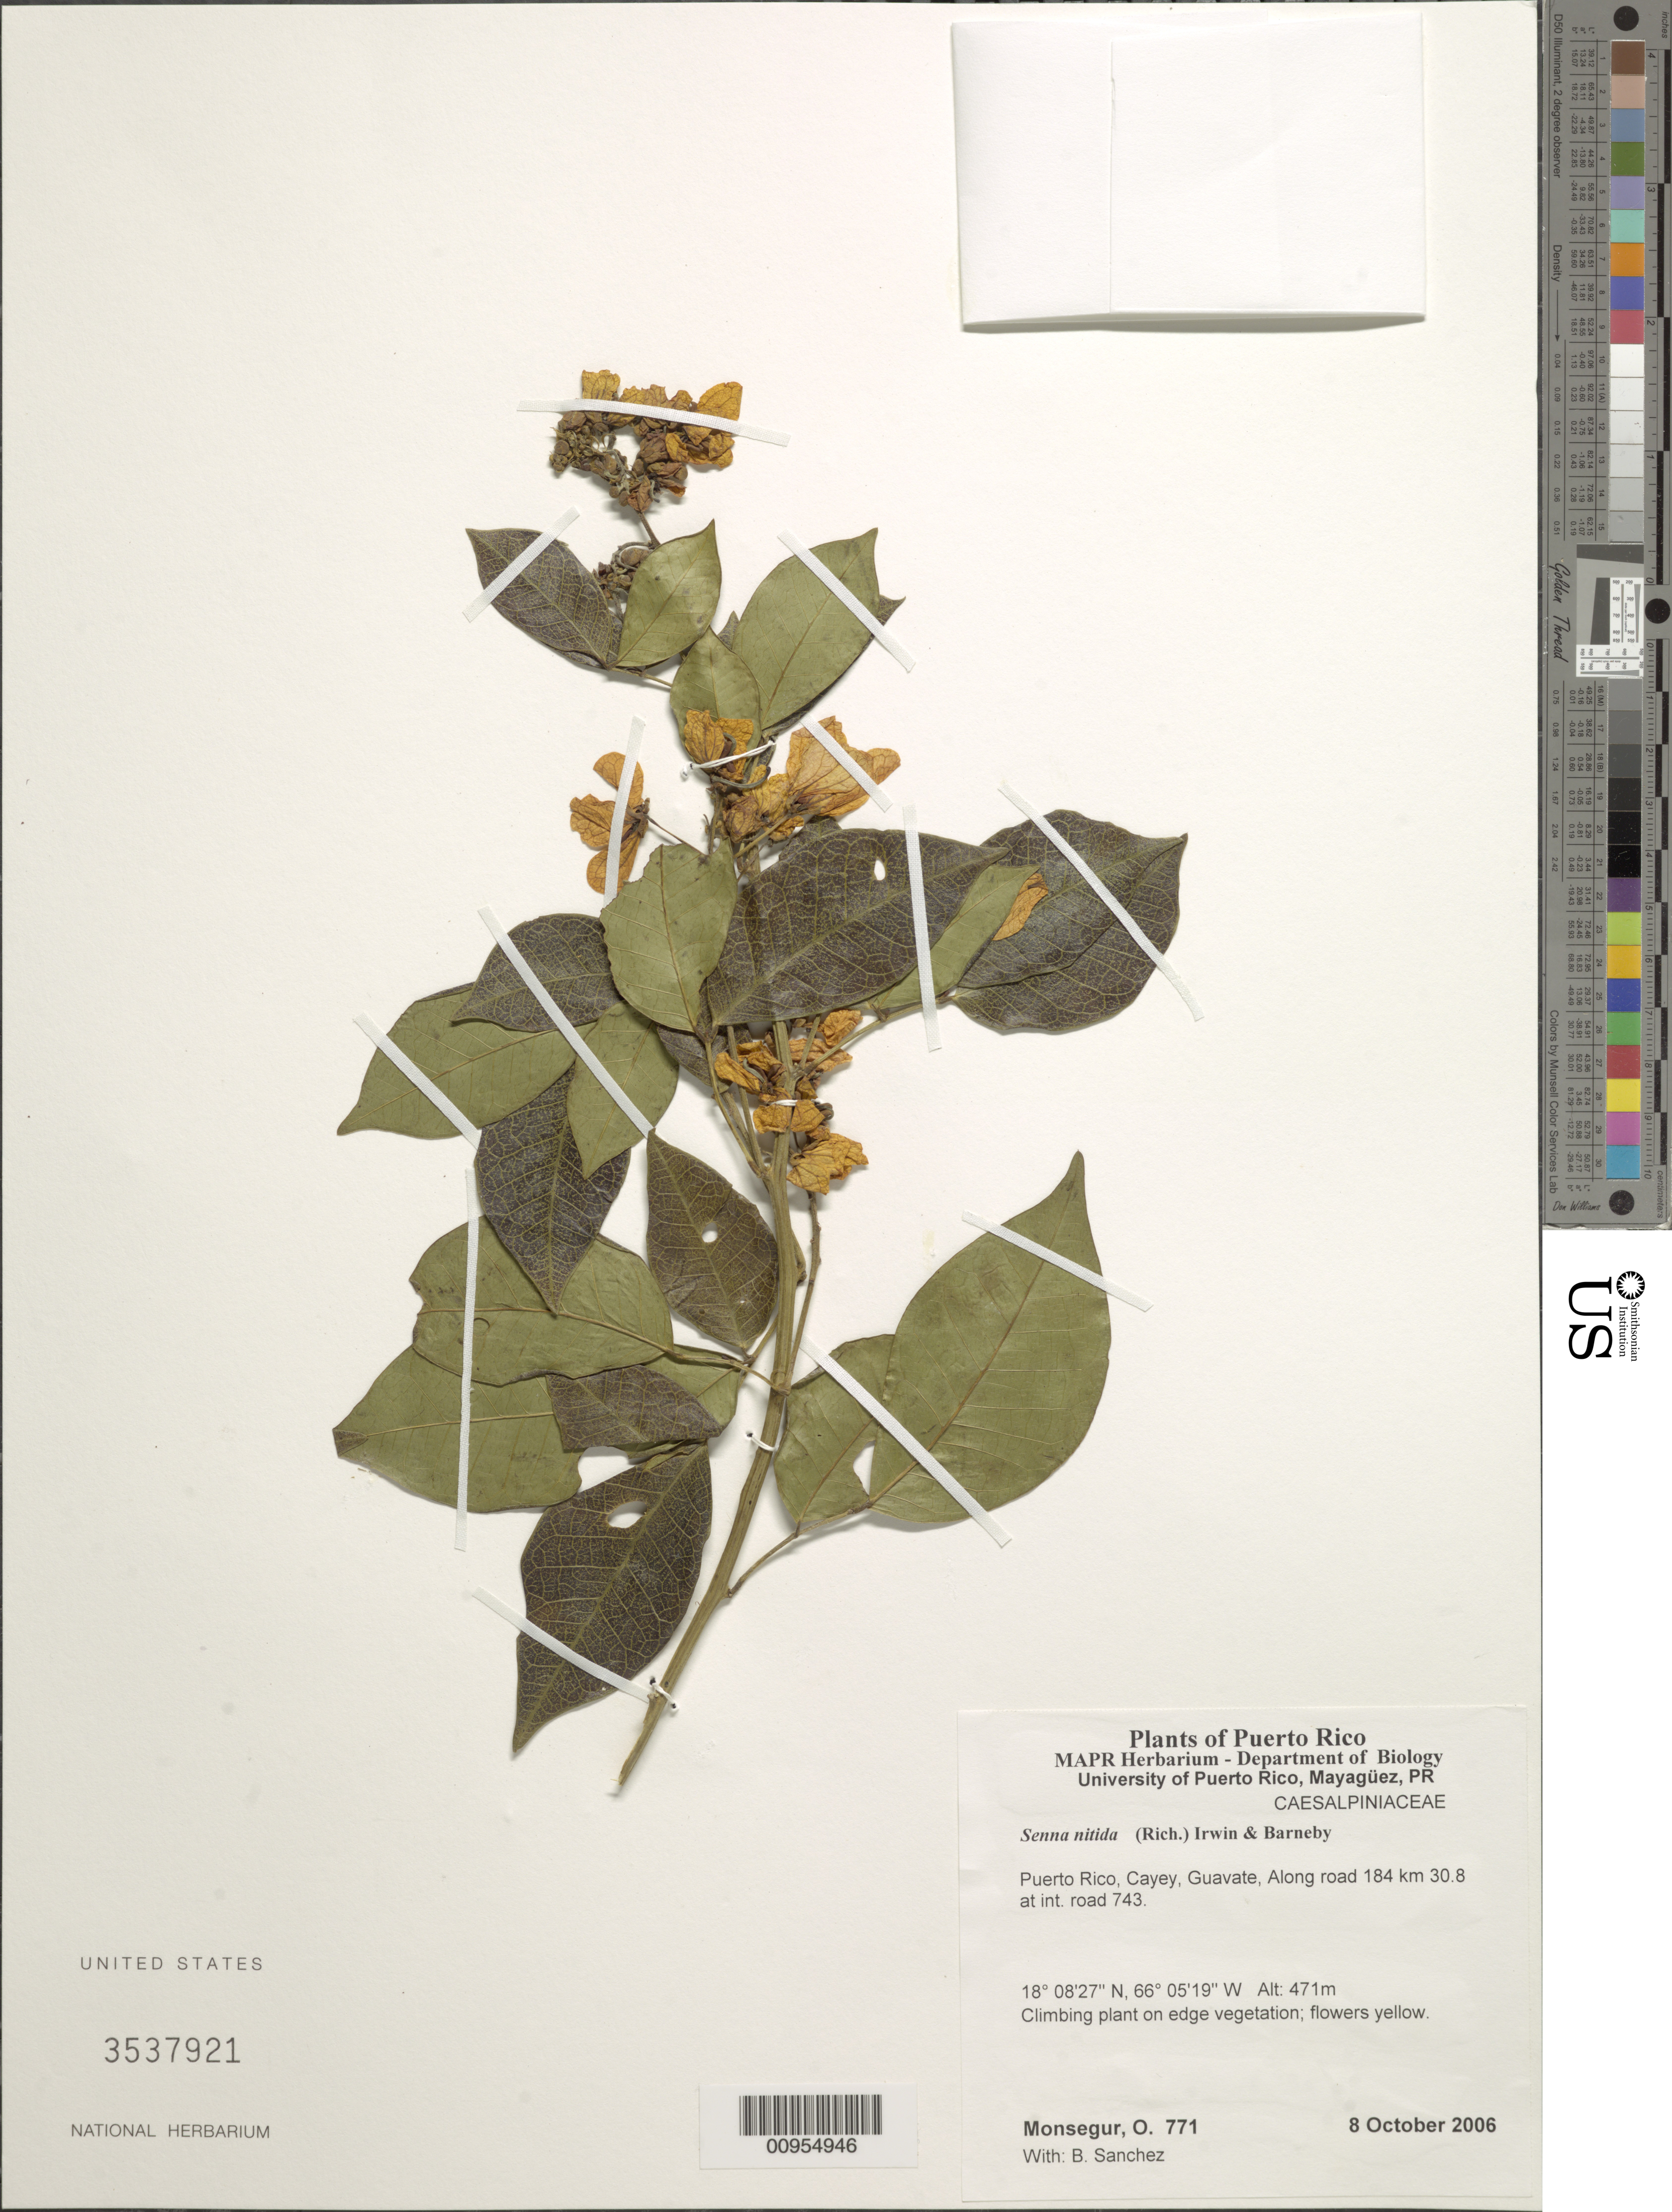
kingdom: Plantae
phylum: Tracheophyta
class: Magnoliopsida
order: Fabales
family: Fabaceae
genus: Senna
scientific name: Senna nitida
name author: (Rich.) H.S. Irwin & Barneby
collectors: O. Monsegur & B. Sánchez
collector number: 771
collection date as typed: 08 Oct 2006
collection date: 2006-10-08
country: Puerto Rico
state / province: Cayey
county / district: Guavate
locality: Along road 184 km 30.8 at int. road 743.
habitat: Climbing plant on edge vegetation.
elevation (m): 471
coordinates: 18.08273, 66.05187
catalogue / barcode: US 3537921